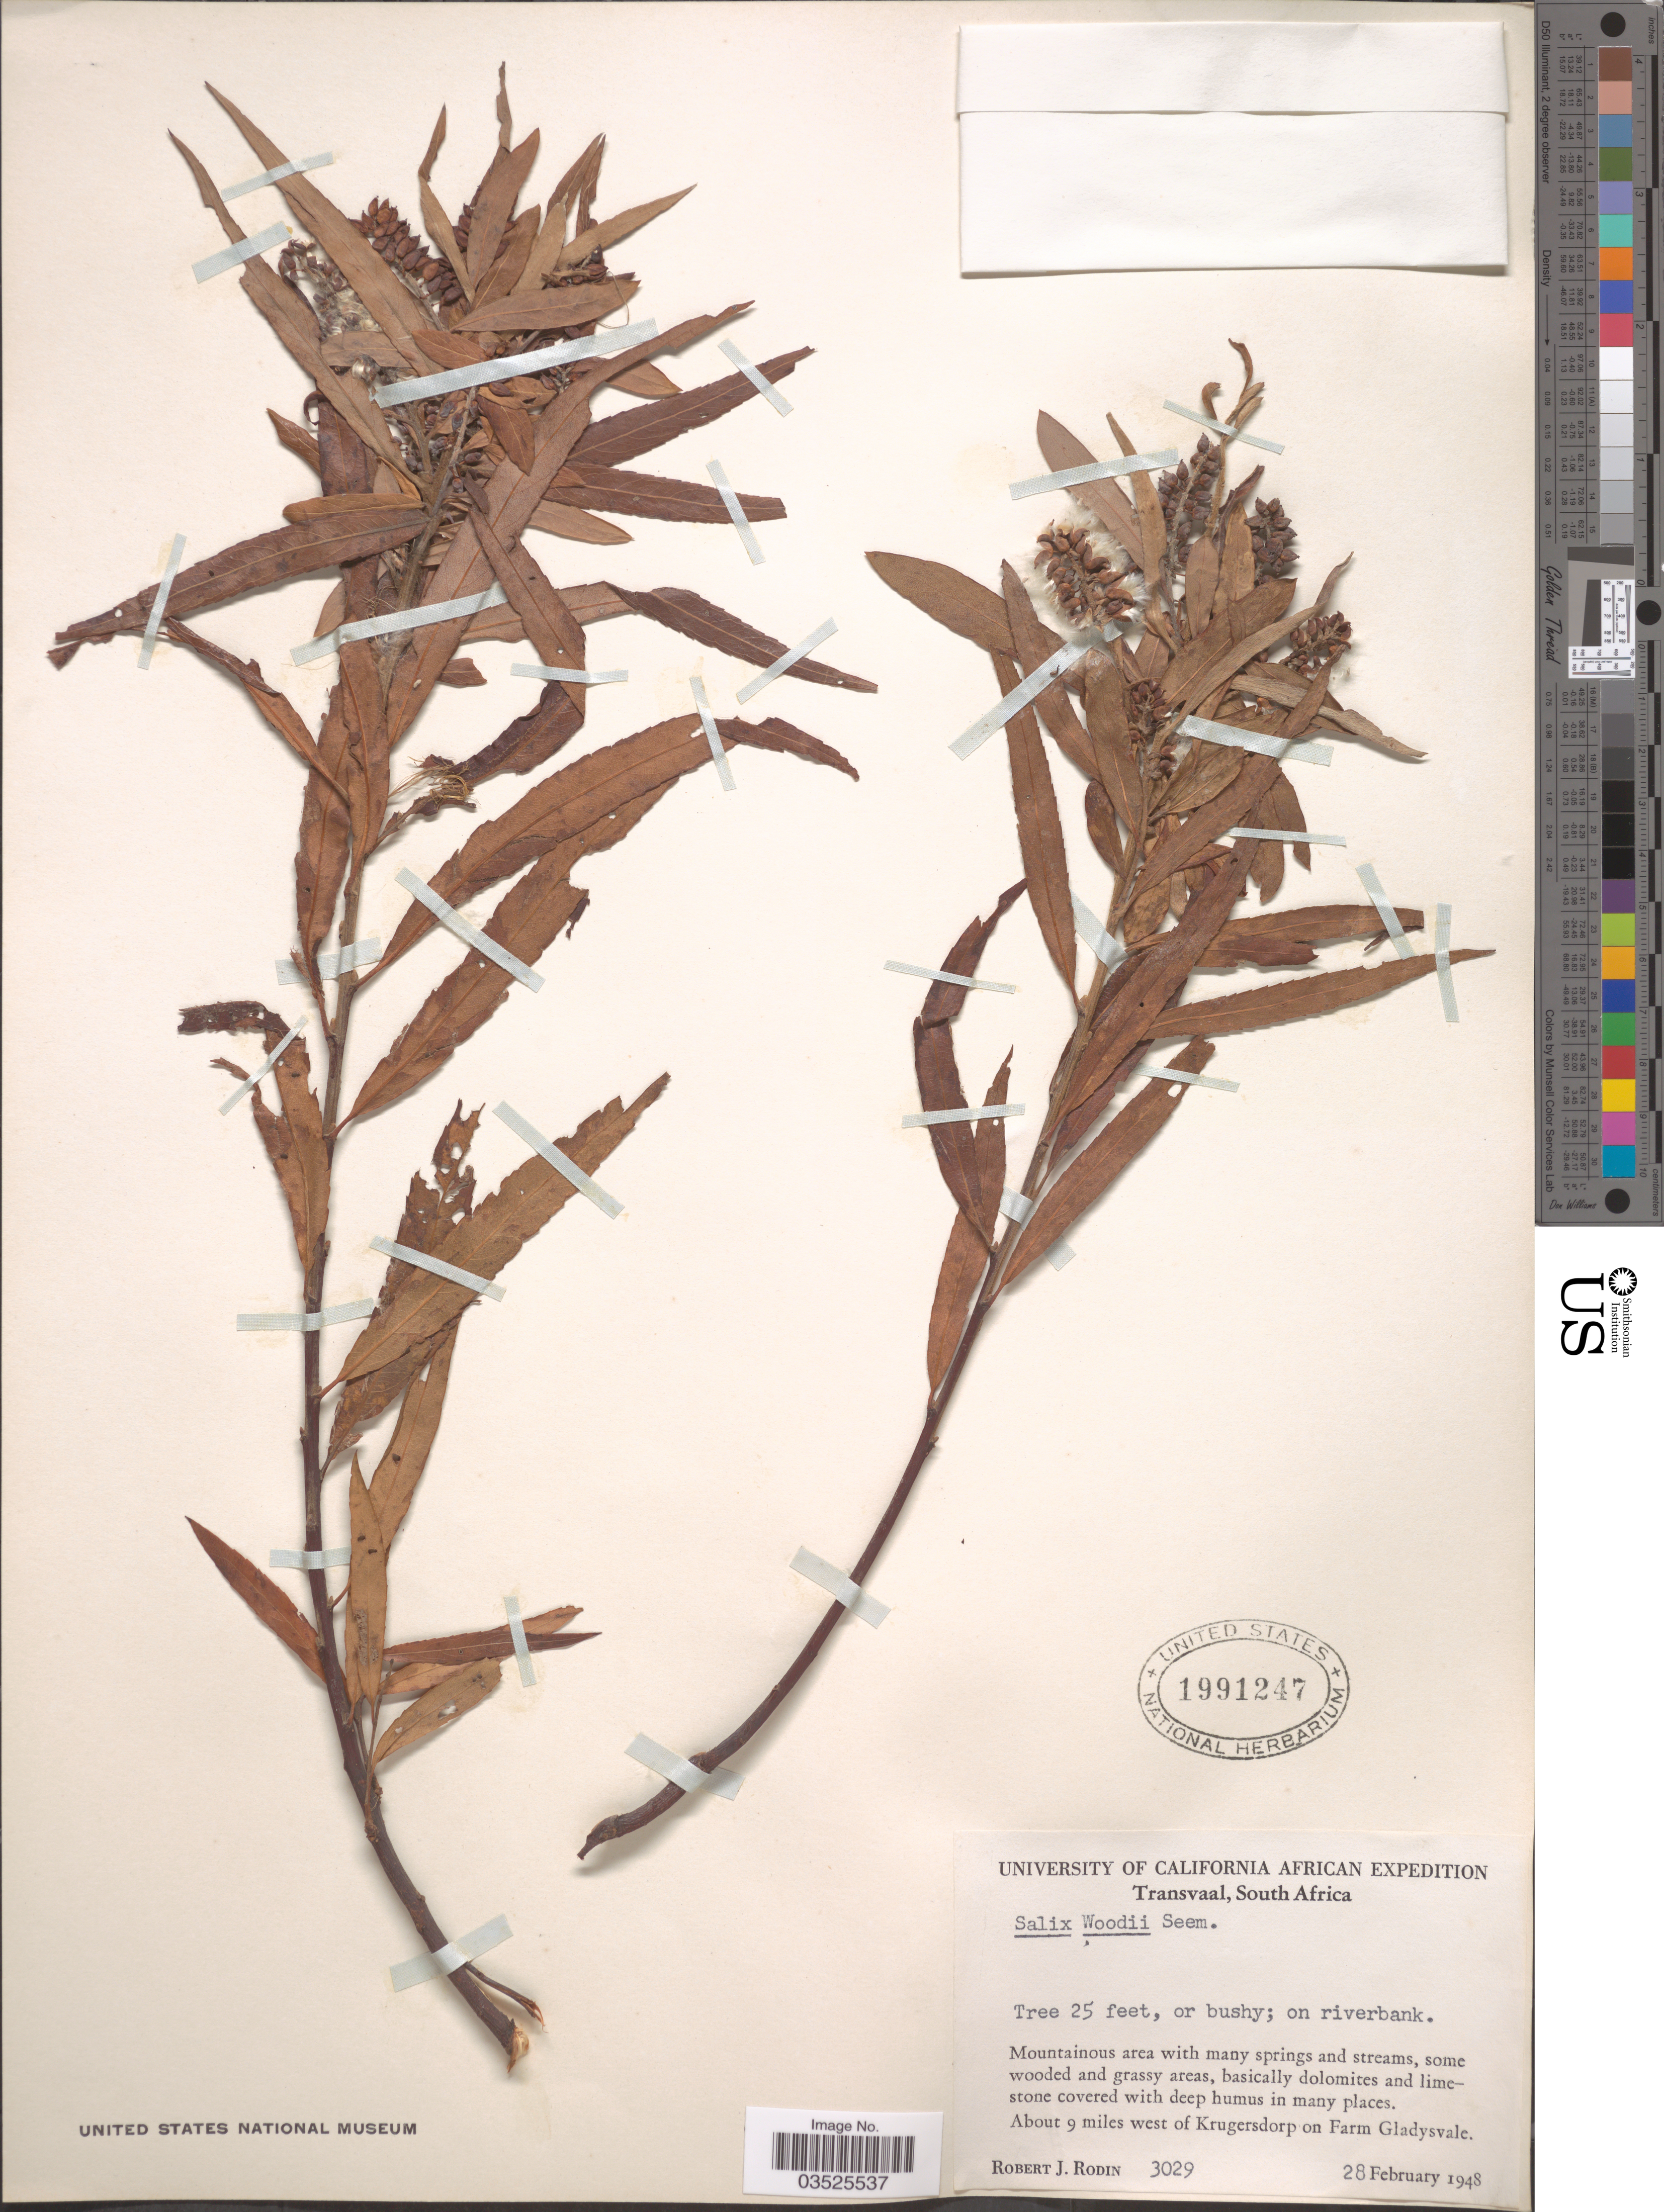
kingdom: Plantae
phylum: Tracheophyta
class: Magnoliopsida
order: Malpighiales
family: Salicaceae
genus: Salix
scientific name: Salix woodii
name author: Seemen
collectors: R. J. Rodin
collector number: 3029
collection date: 1948-02-28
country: South Africa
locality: Transvaal. About 9 miles west of Krugersdorp on Farm Gladysvale.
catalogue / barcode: US 1991247